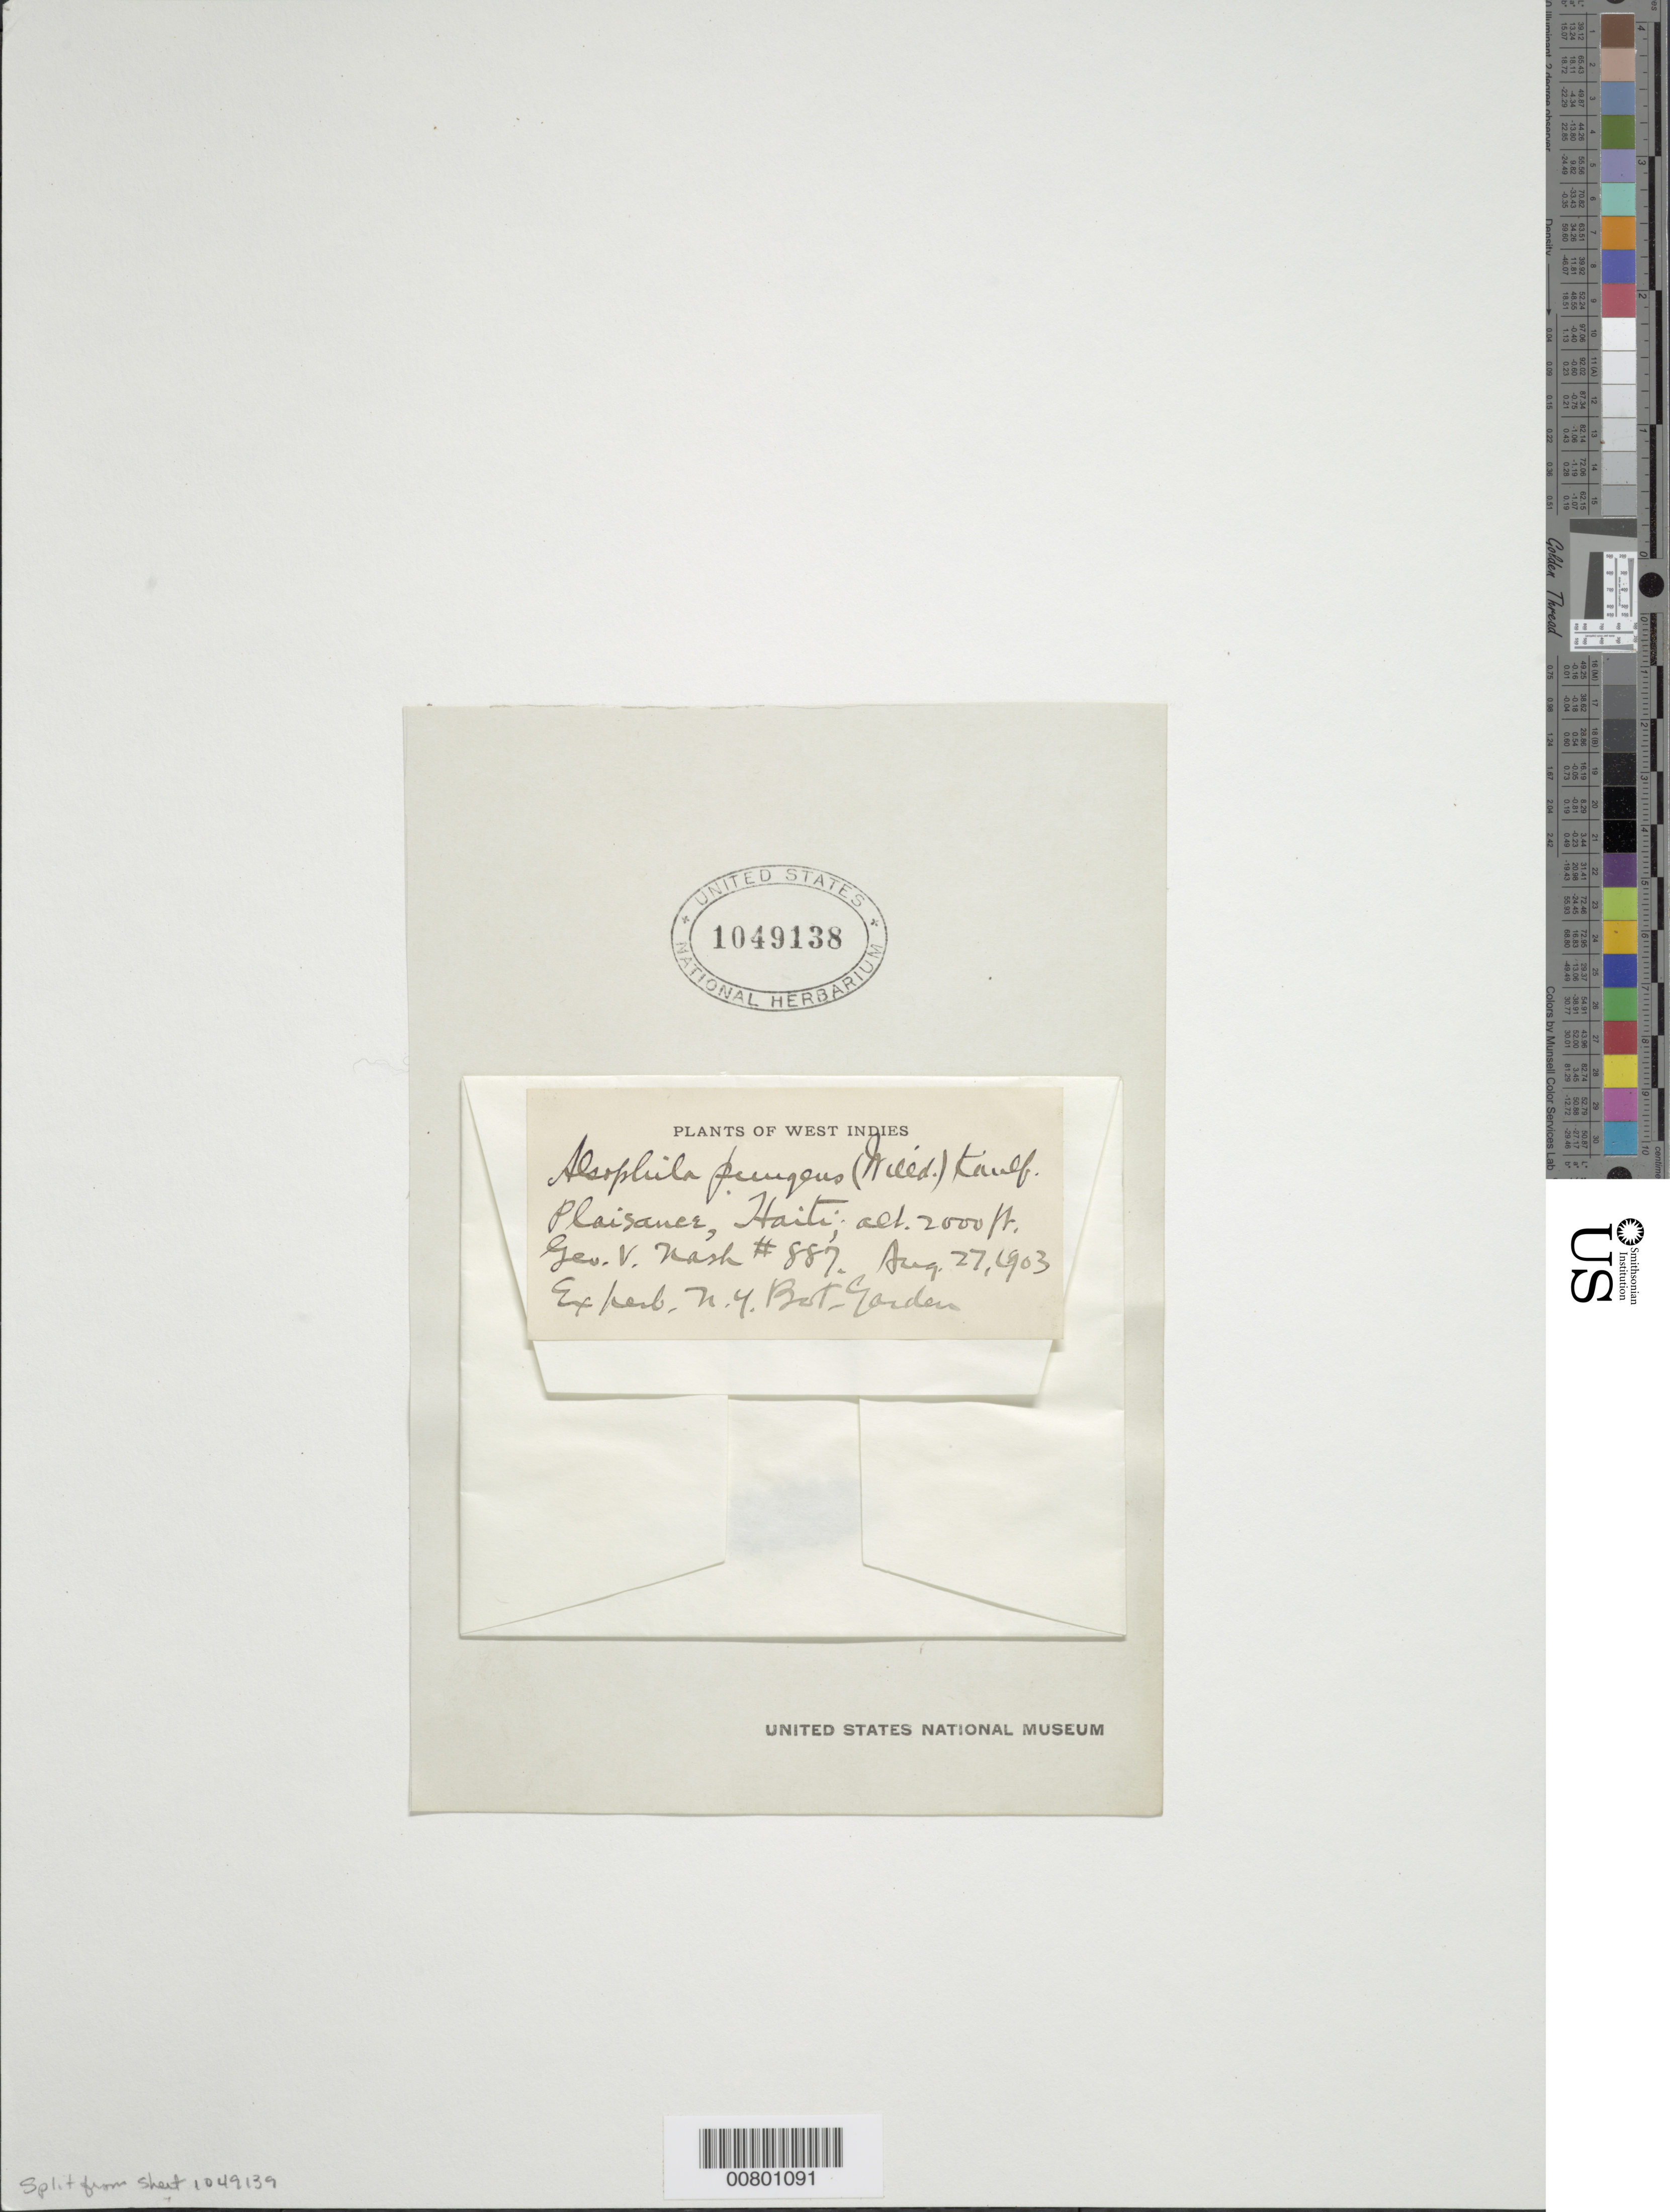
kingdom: Plantae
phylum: Tracheophyta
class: Polypodiopsida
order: Cyatheales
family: Cyatheaceae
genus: Cyathea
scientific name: Cyathea pungens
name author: (Willd.) Domin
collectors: G. V. Nash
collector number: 887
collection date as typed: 27 Aug 1903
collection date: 1903-08-27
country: Haiti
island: Hispaniola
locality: Plaisance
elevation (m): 610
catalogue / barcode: US 1049138